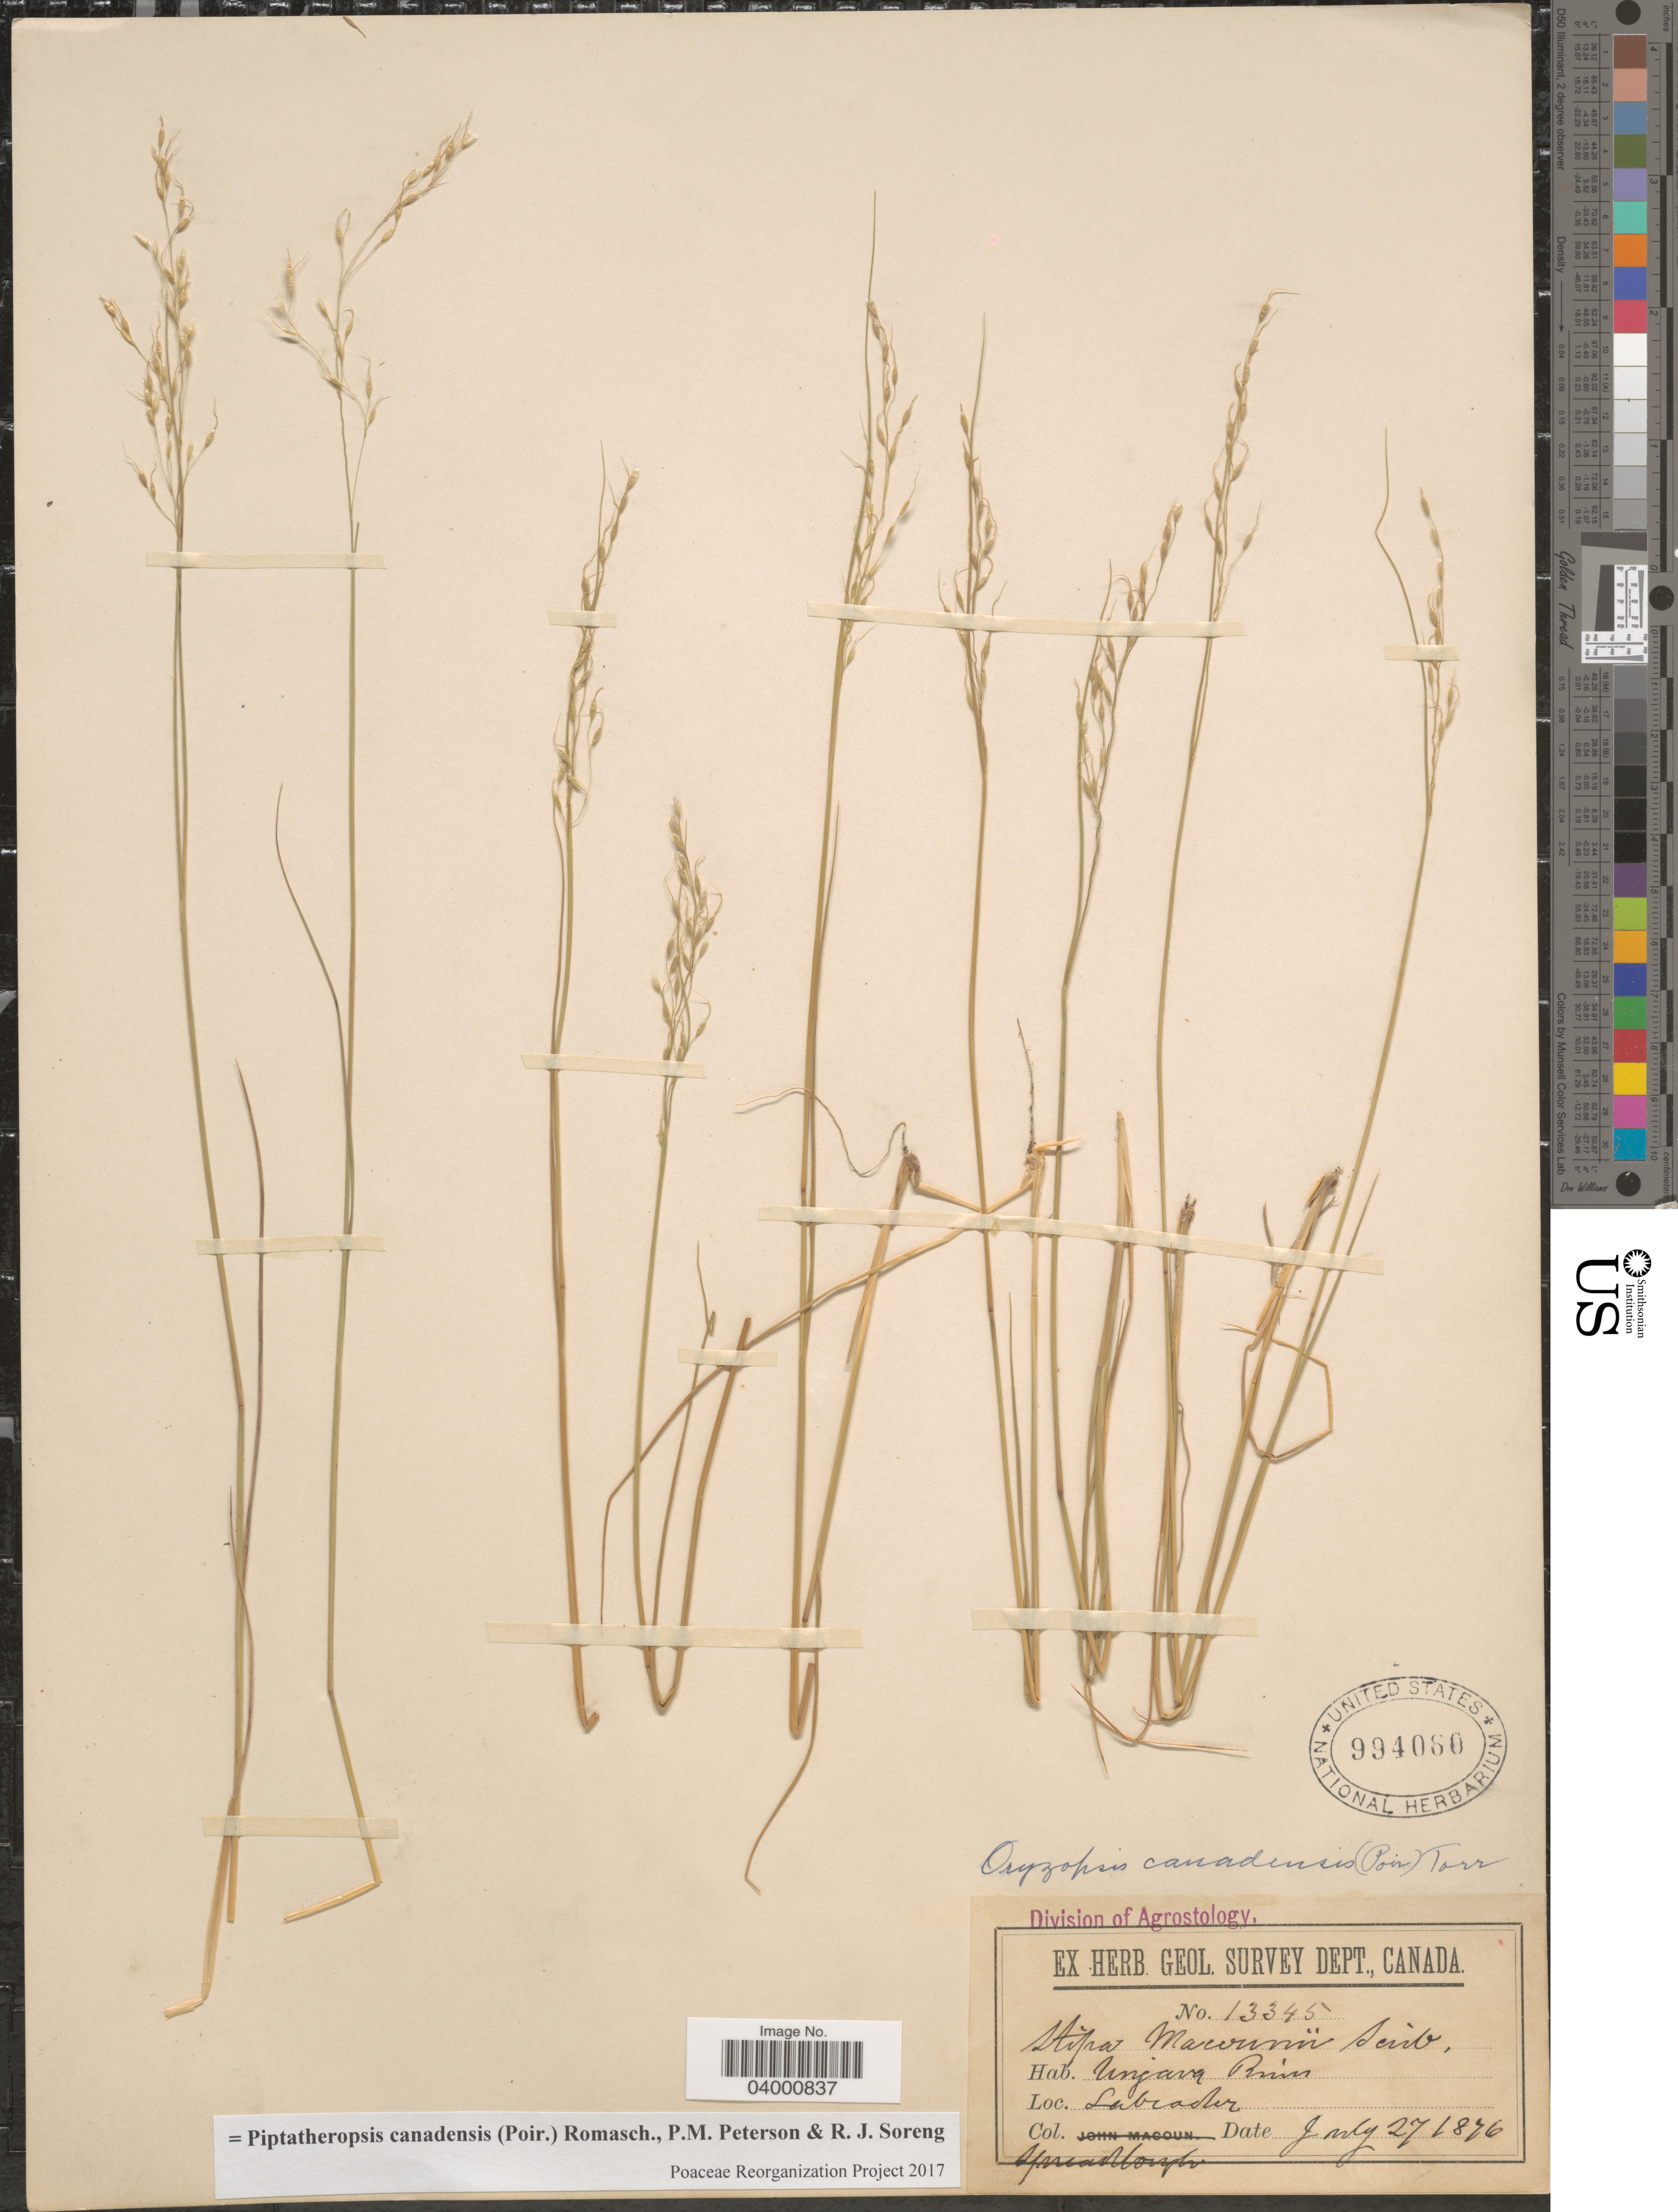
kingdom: Plantae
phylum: Tracheophyta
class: Liliopsida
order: Poales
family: Poaceae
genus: Piptatheropsis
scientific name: Piptatheropsis canadensis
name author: (Poir.) Romasch. et al.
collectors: ex herb. Geological Survey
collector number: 13345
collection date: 1876-07-27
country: Canada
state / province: Newfoundland and Labrador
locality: Ungava River. Labrador.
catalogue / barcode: US 994060